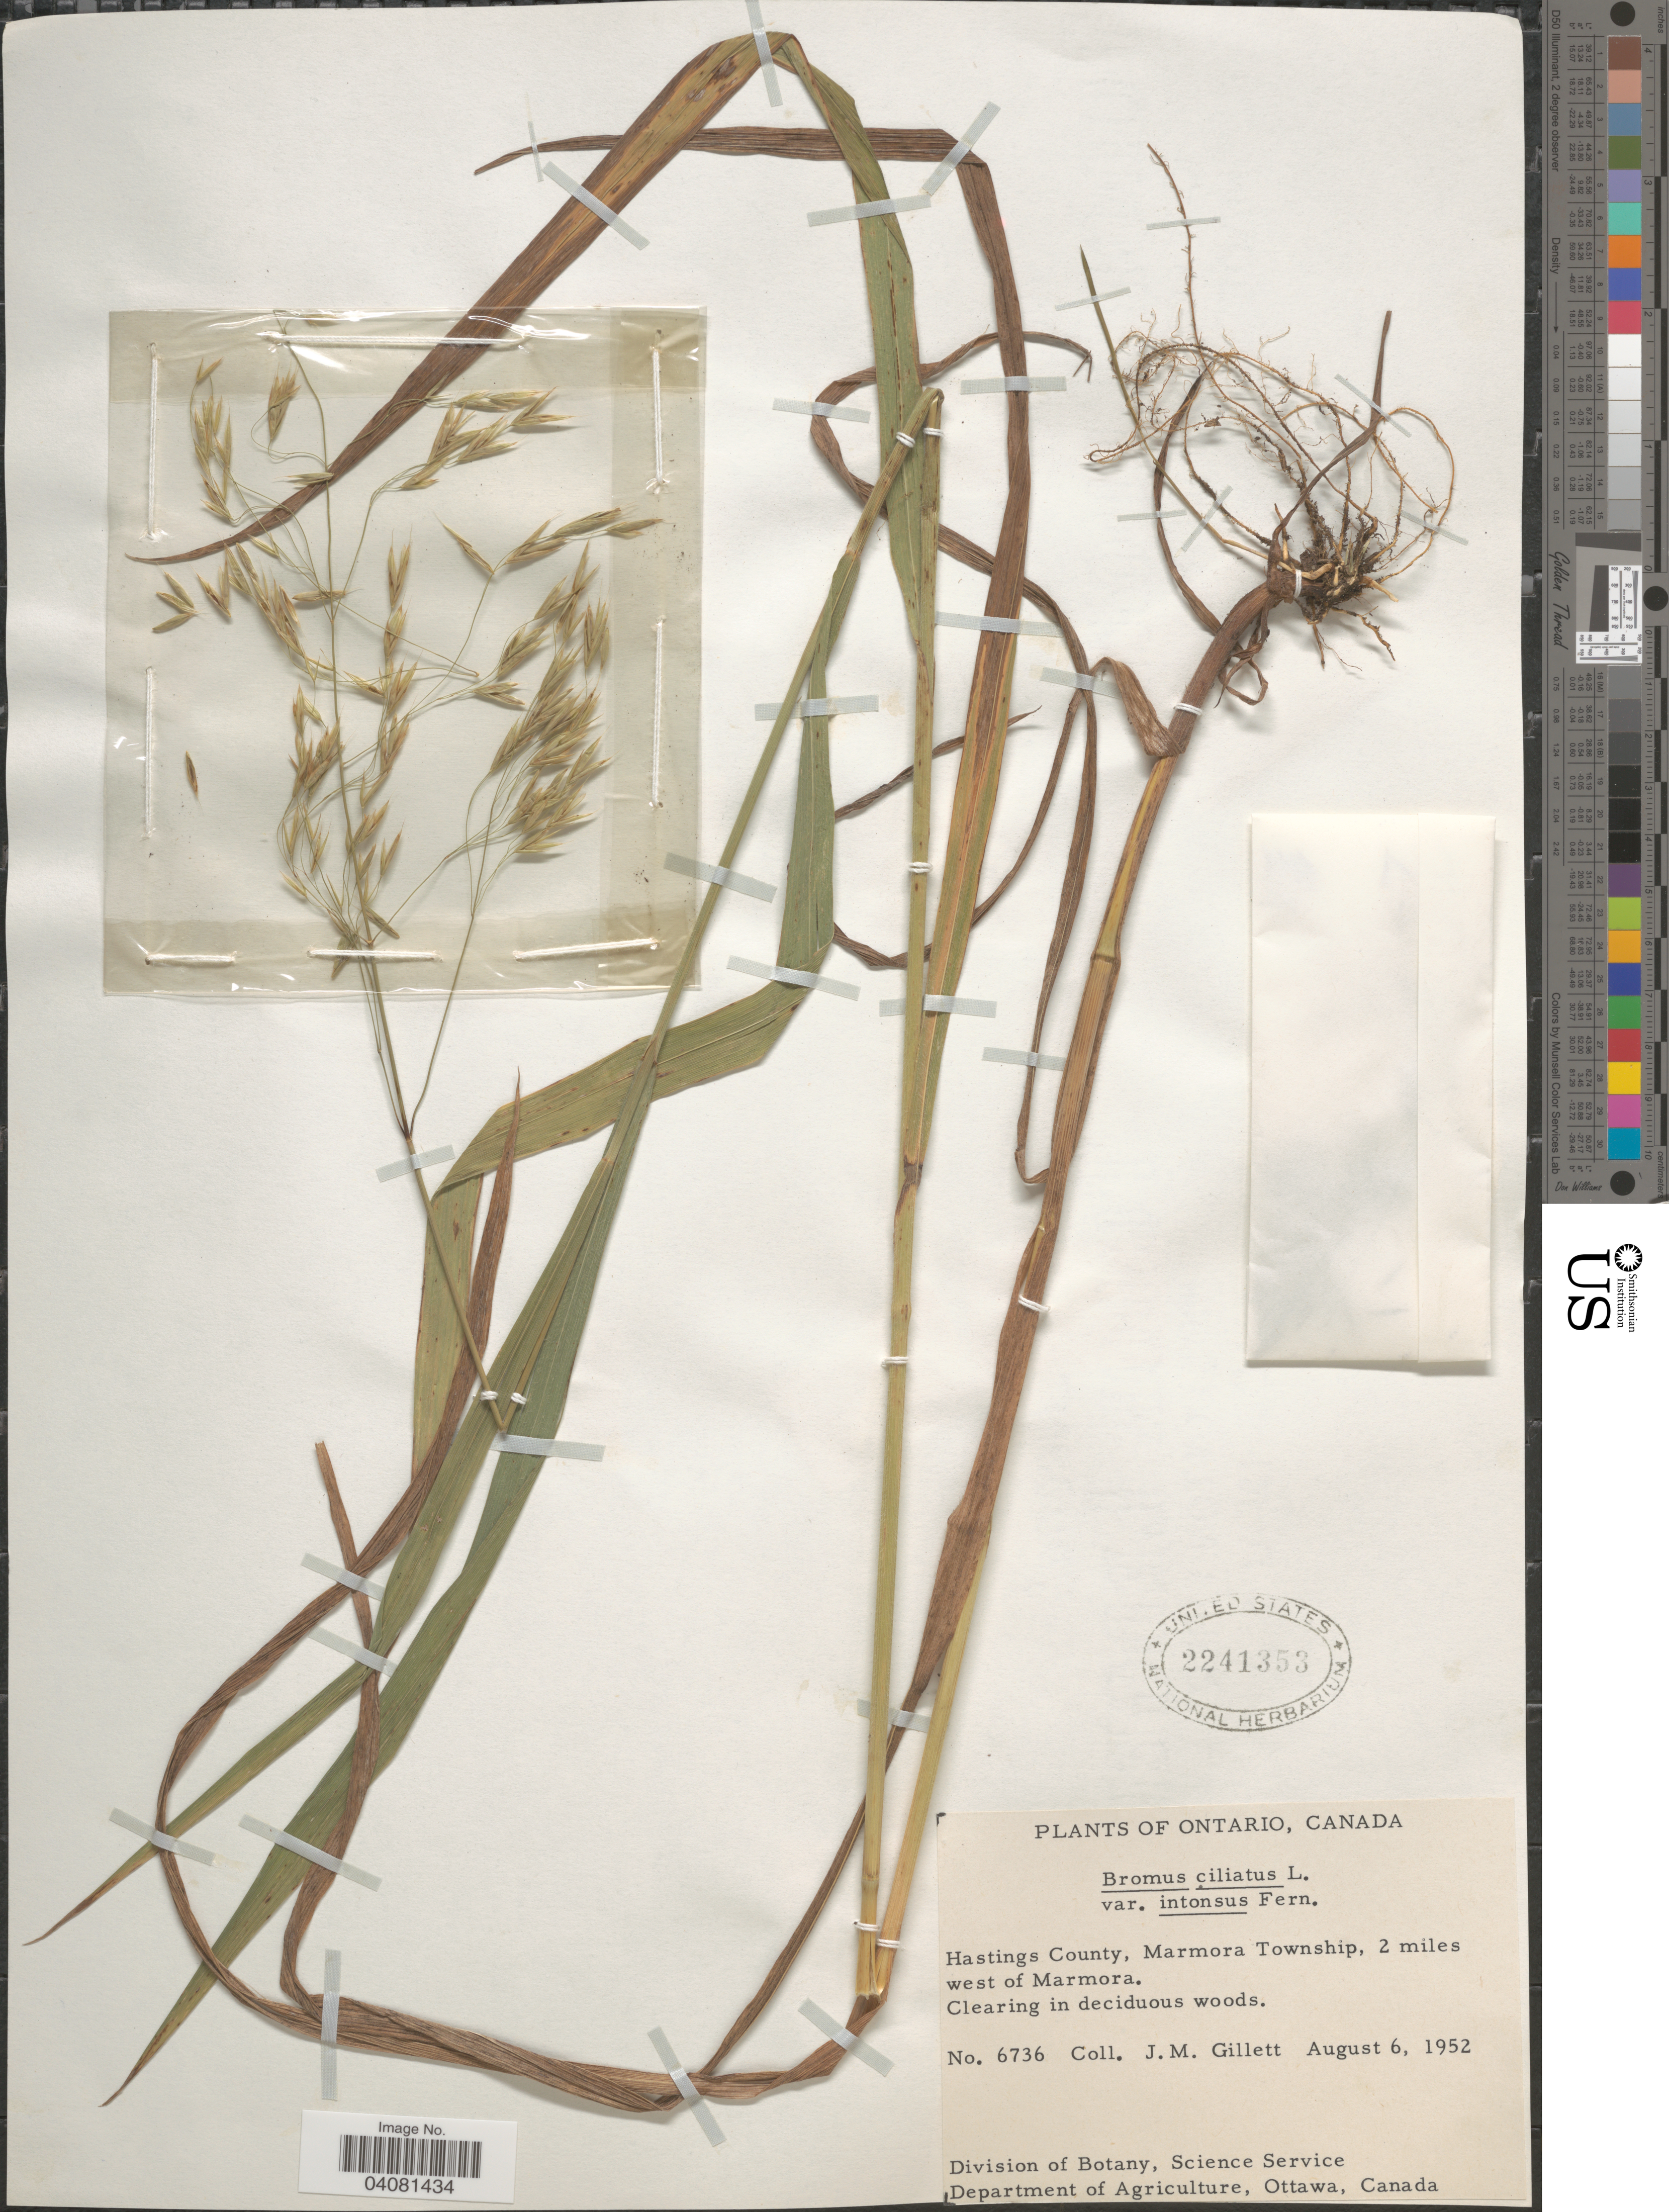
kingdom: Plantae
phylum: Tracheophyta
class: Liliopsida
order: Poales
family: Poaceae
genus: Bromus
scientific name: Bromus ciliatus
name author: L.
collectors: J. M. Gillett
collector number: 6736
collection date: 1952-08-06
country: Canada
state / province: Ontario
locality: Hastings County, Marmora Township, 2 miles west of Marmora. Clearing in deciduos woods.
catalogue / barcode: US 2241353